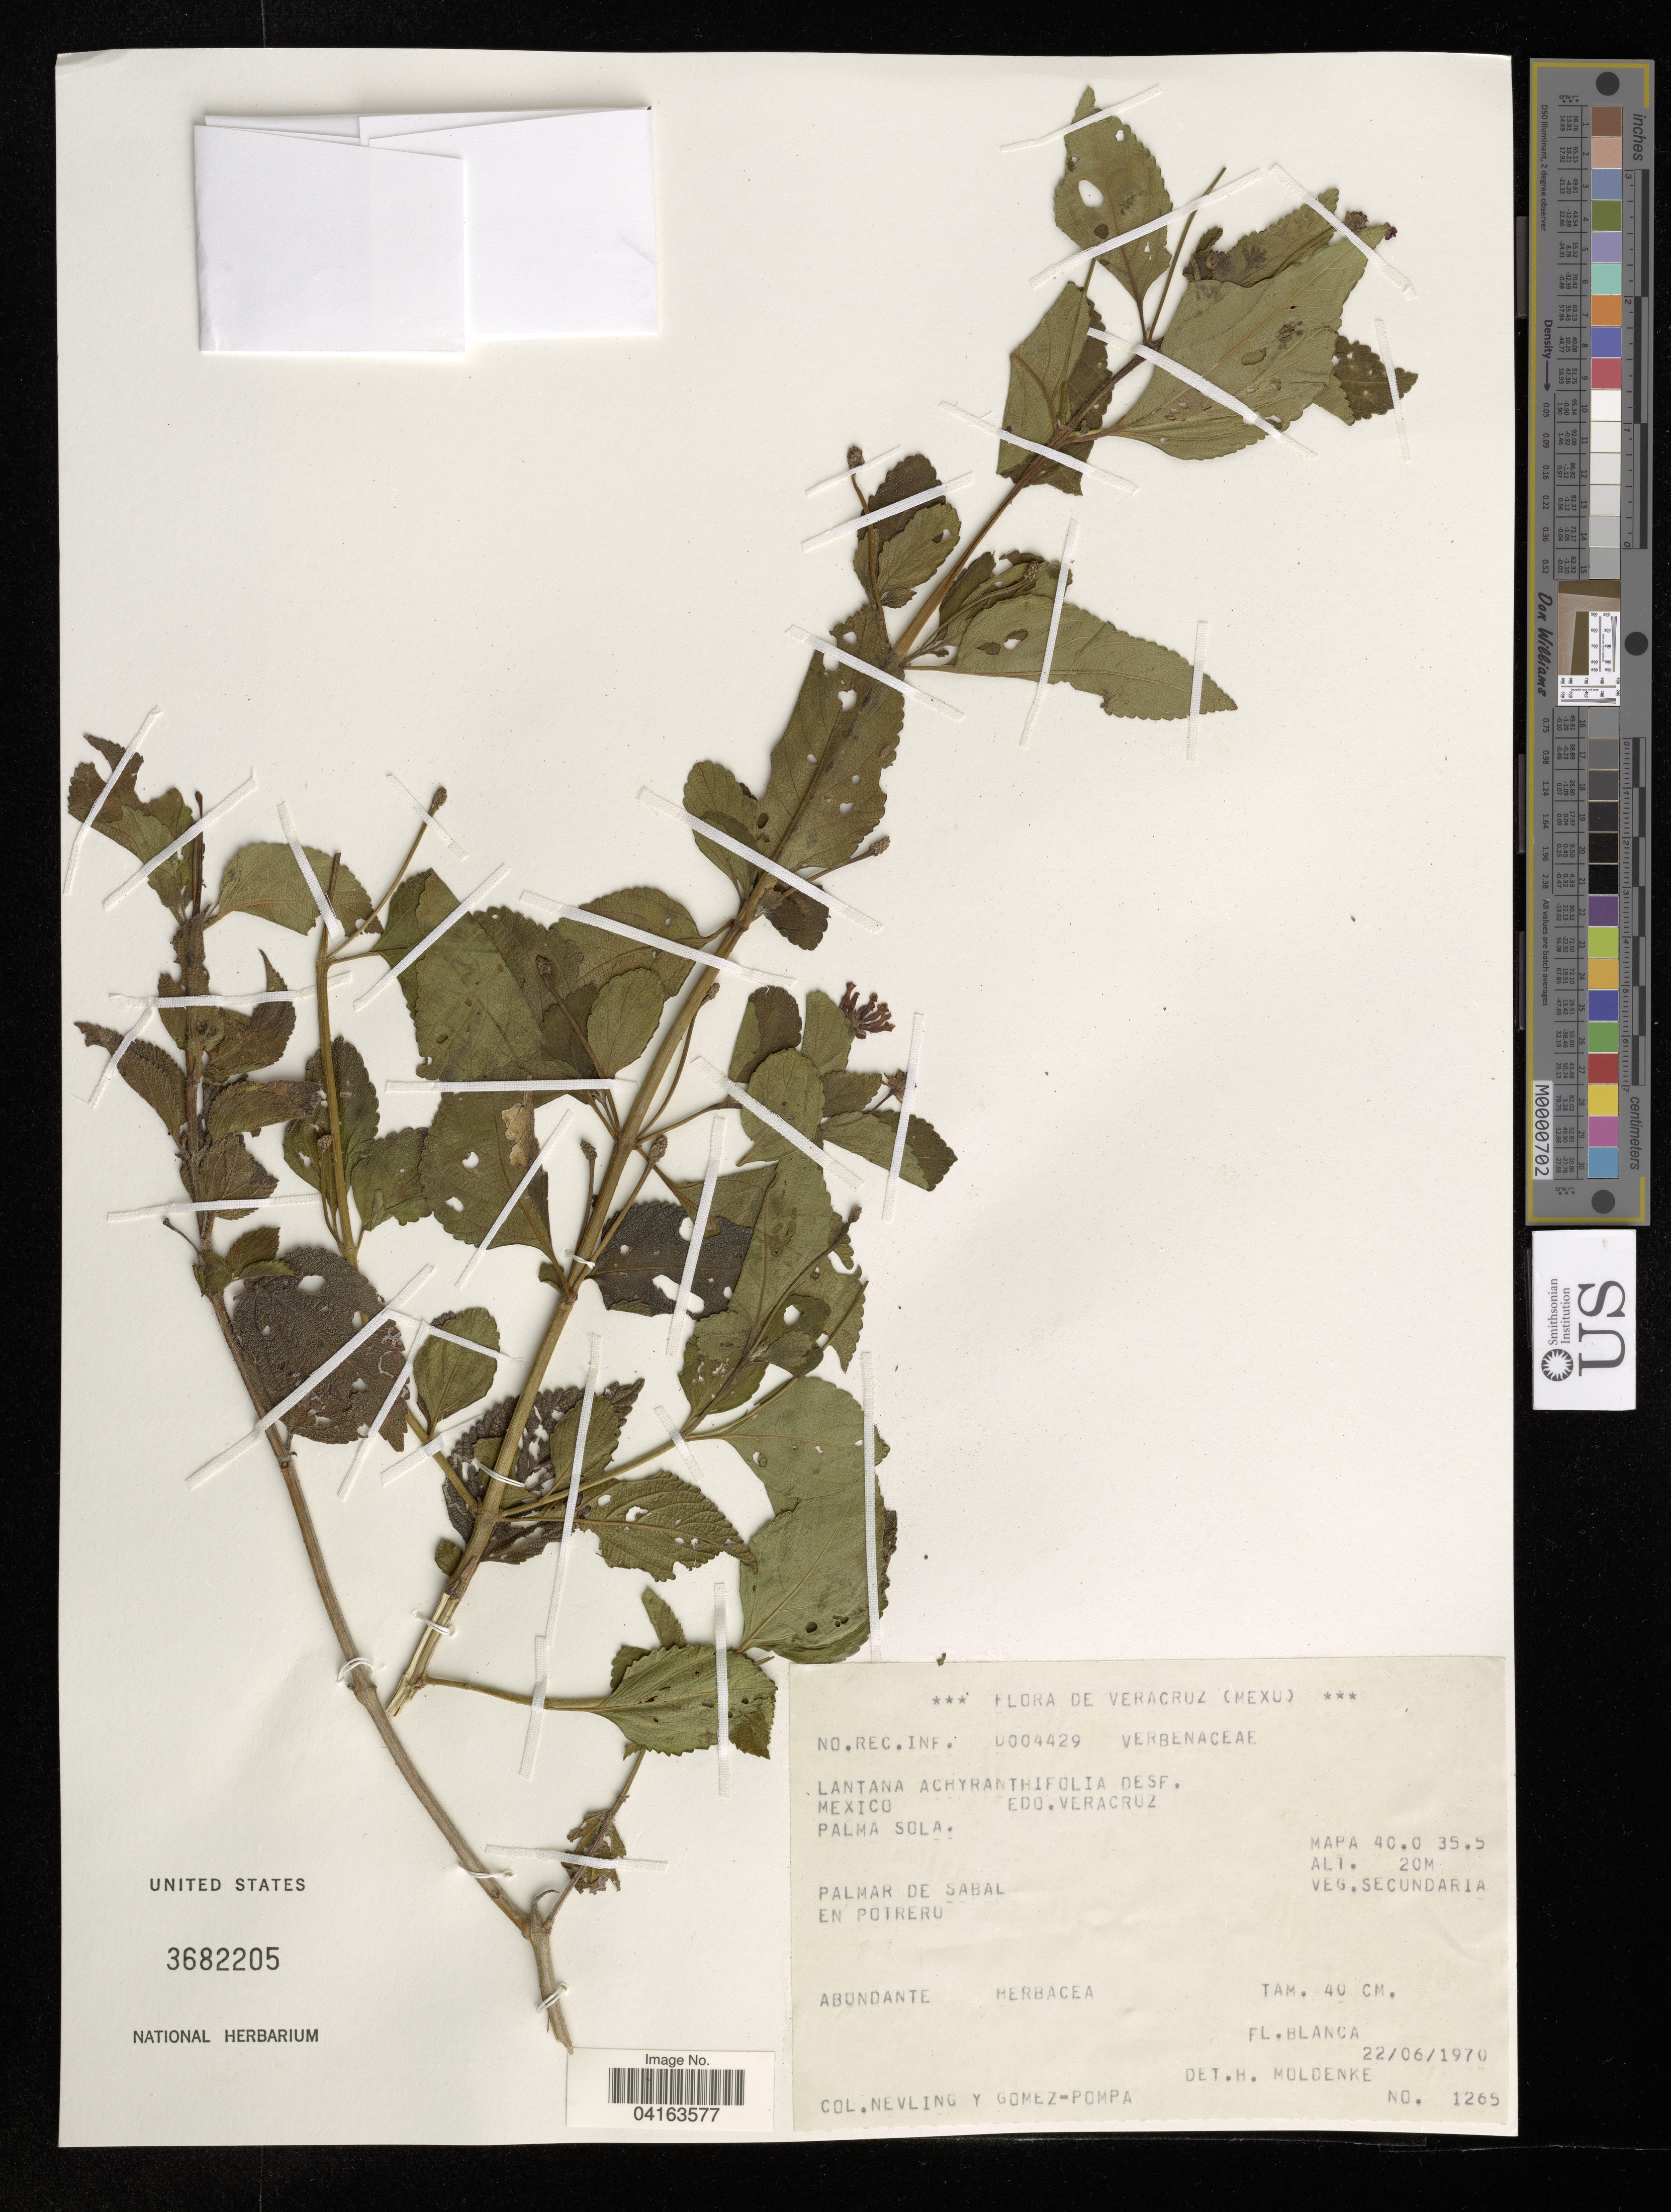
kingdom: Plantae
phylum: Tracheophyta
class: Magnoliopsida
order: Lamiales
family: Verbenaceae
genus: Lantana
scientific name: Lantana achyranthifolia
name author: Desf.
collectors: Nevling & Gomez-Pompa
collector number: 1265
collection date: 1970-06-22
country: Mexico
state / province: Veracruz Llave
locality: Edo. Veracruz. Palma Sola.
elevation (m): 20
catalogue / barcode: US 3682205